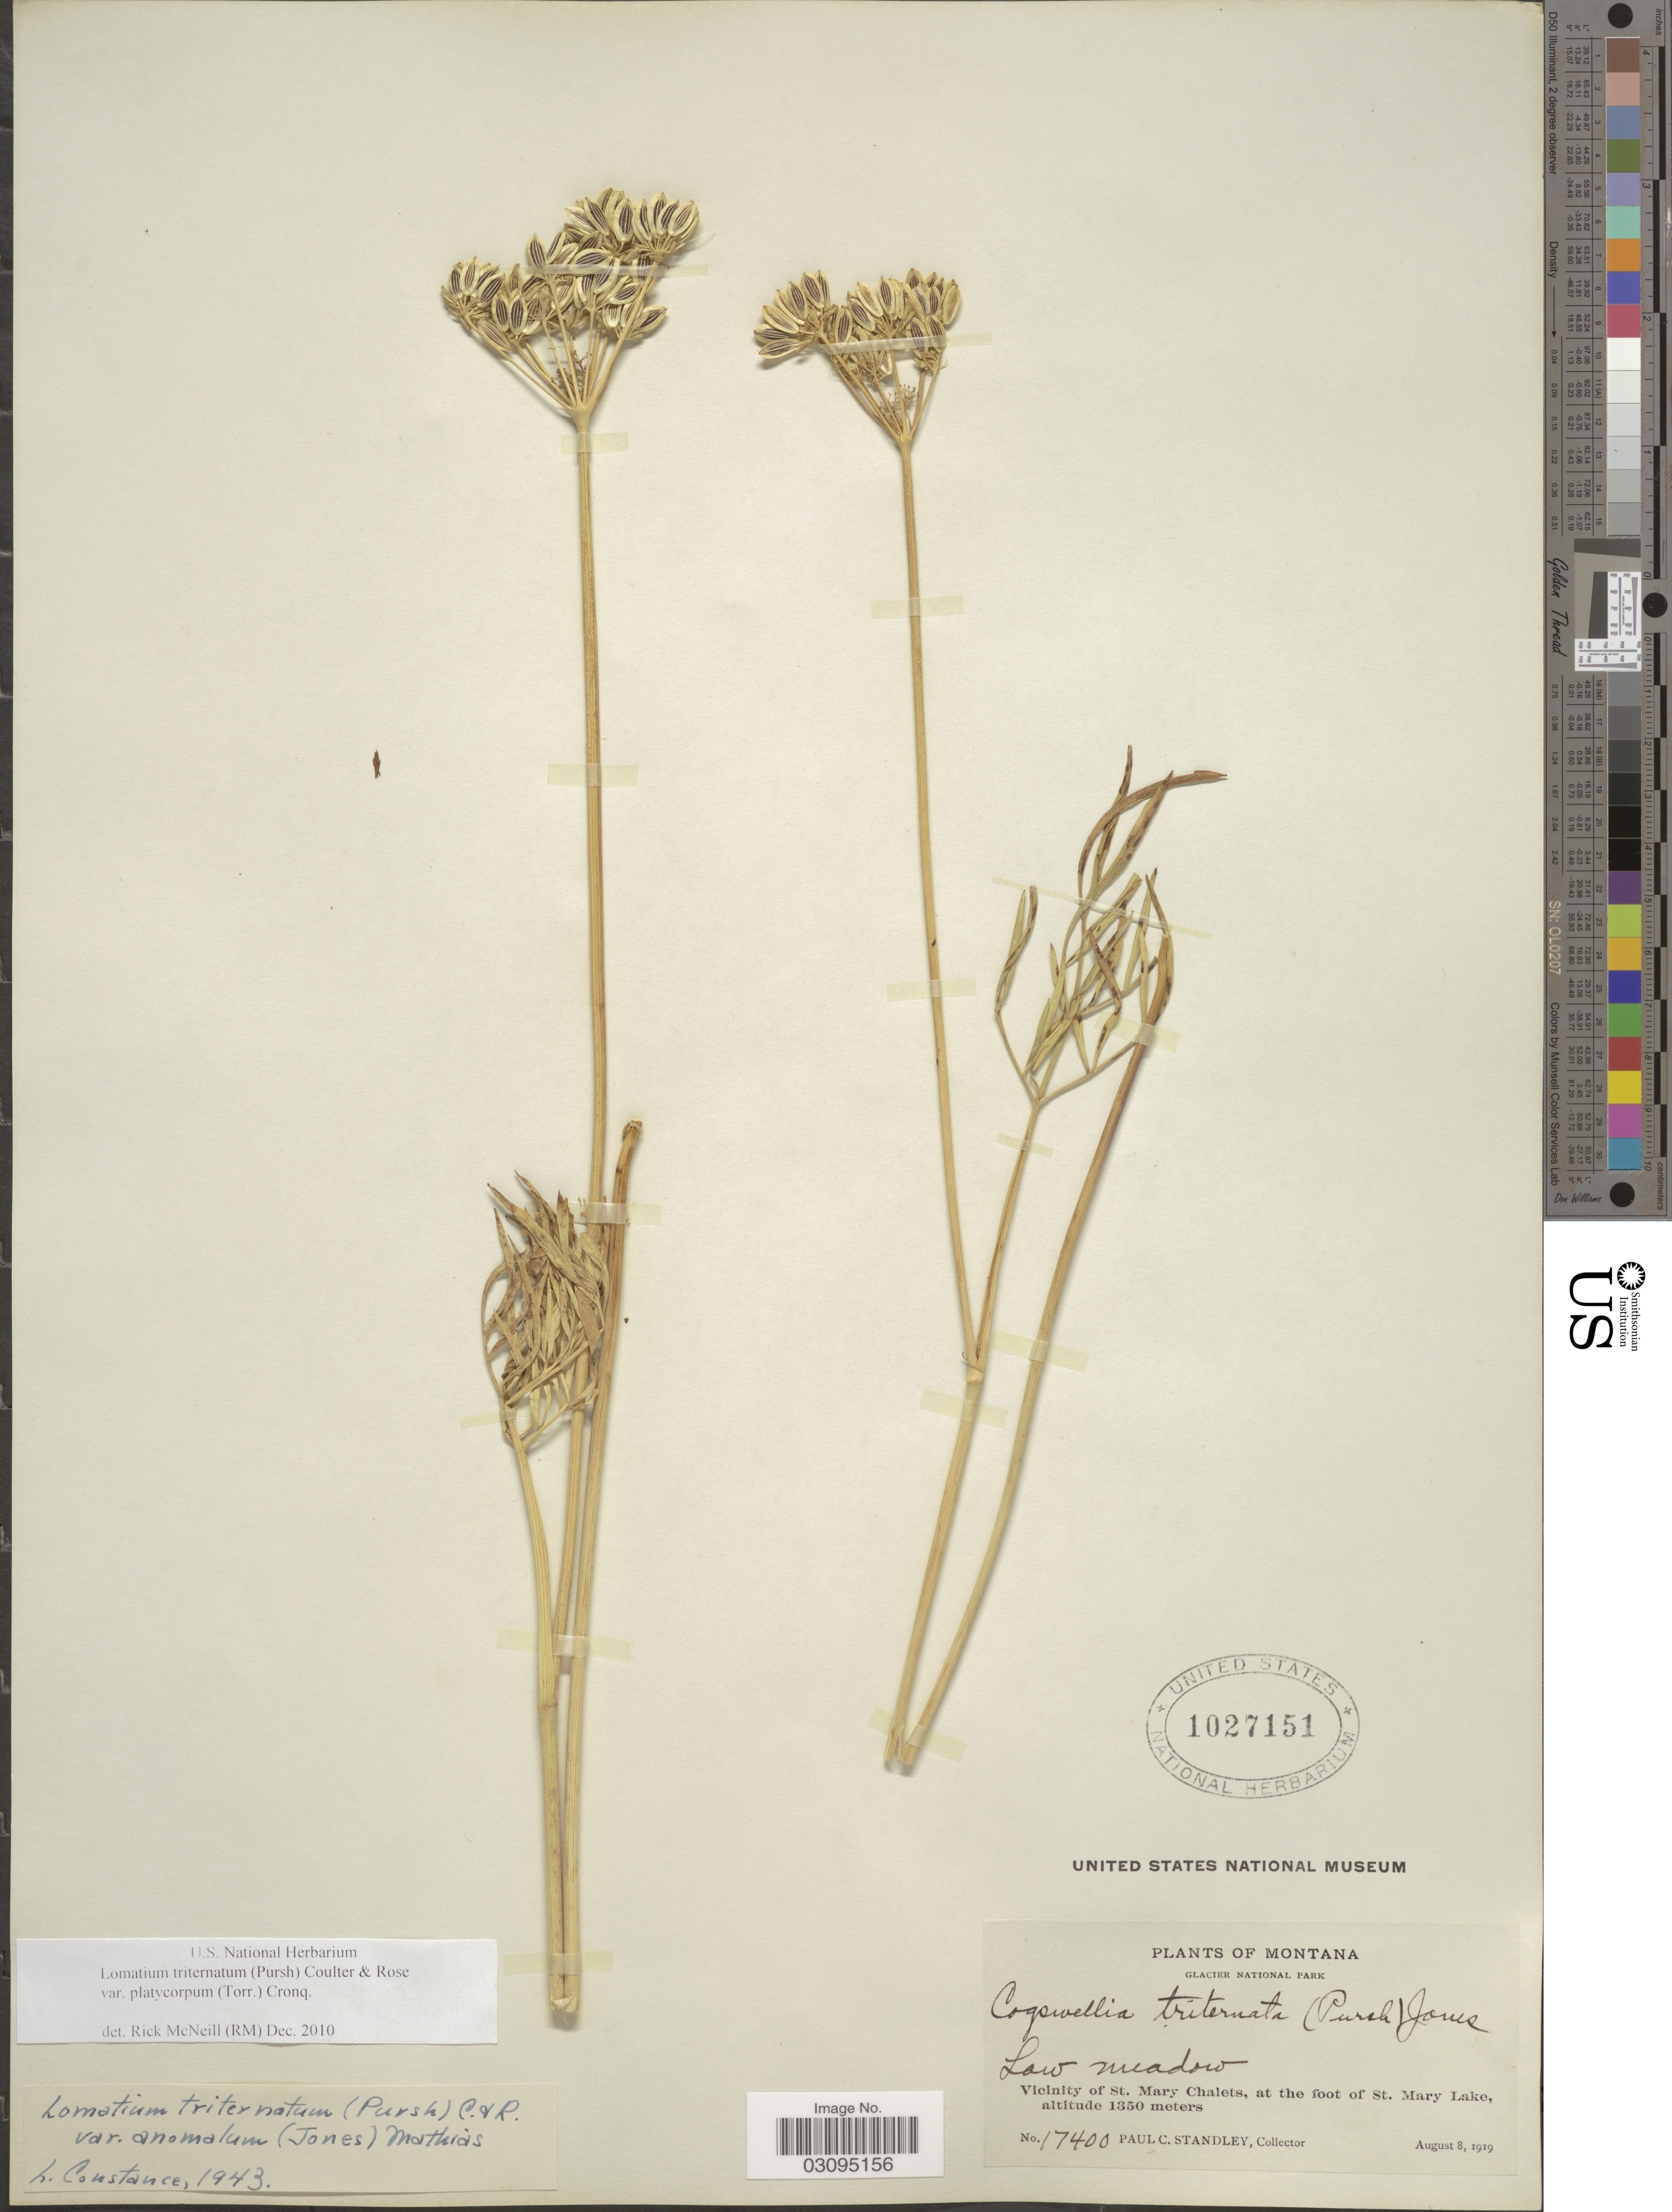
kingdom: Plantae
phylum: Tracheophyta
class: Magnoliopsida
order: Apiales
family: Apiaceae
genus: Lomatium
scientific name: Lomatium triternatum var. platycarpum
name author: (Torr.) B. Boivin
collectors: P. C. Standley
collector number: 17400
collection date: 1919-08-08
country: United States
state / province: Montana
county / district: Glacier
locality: Glacier National Park, Vicinity of St. Mary Chalets, at the foot of St. Mary Lake.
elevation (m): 1350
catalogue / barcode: US 1027151